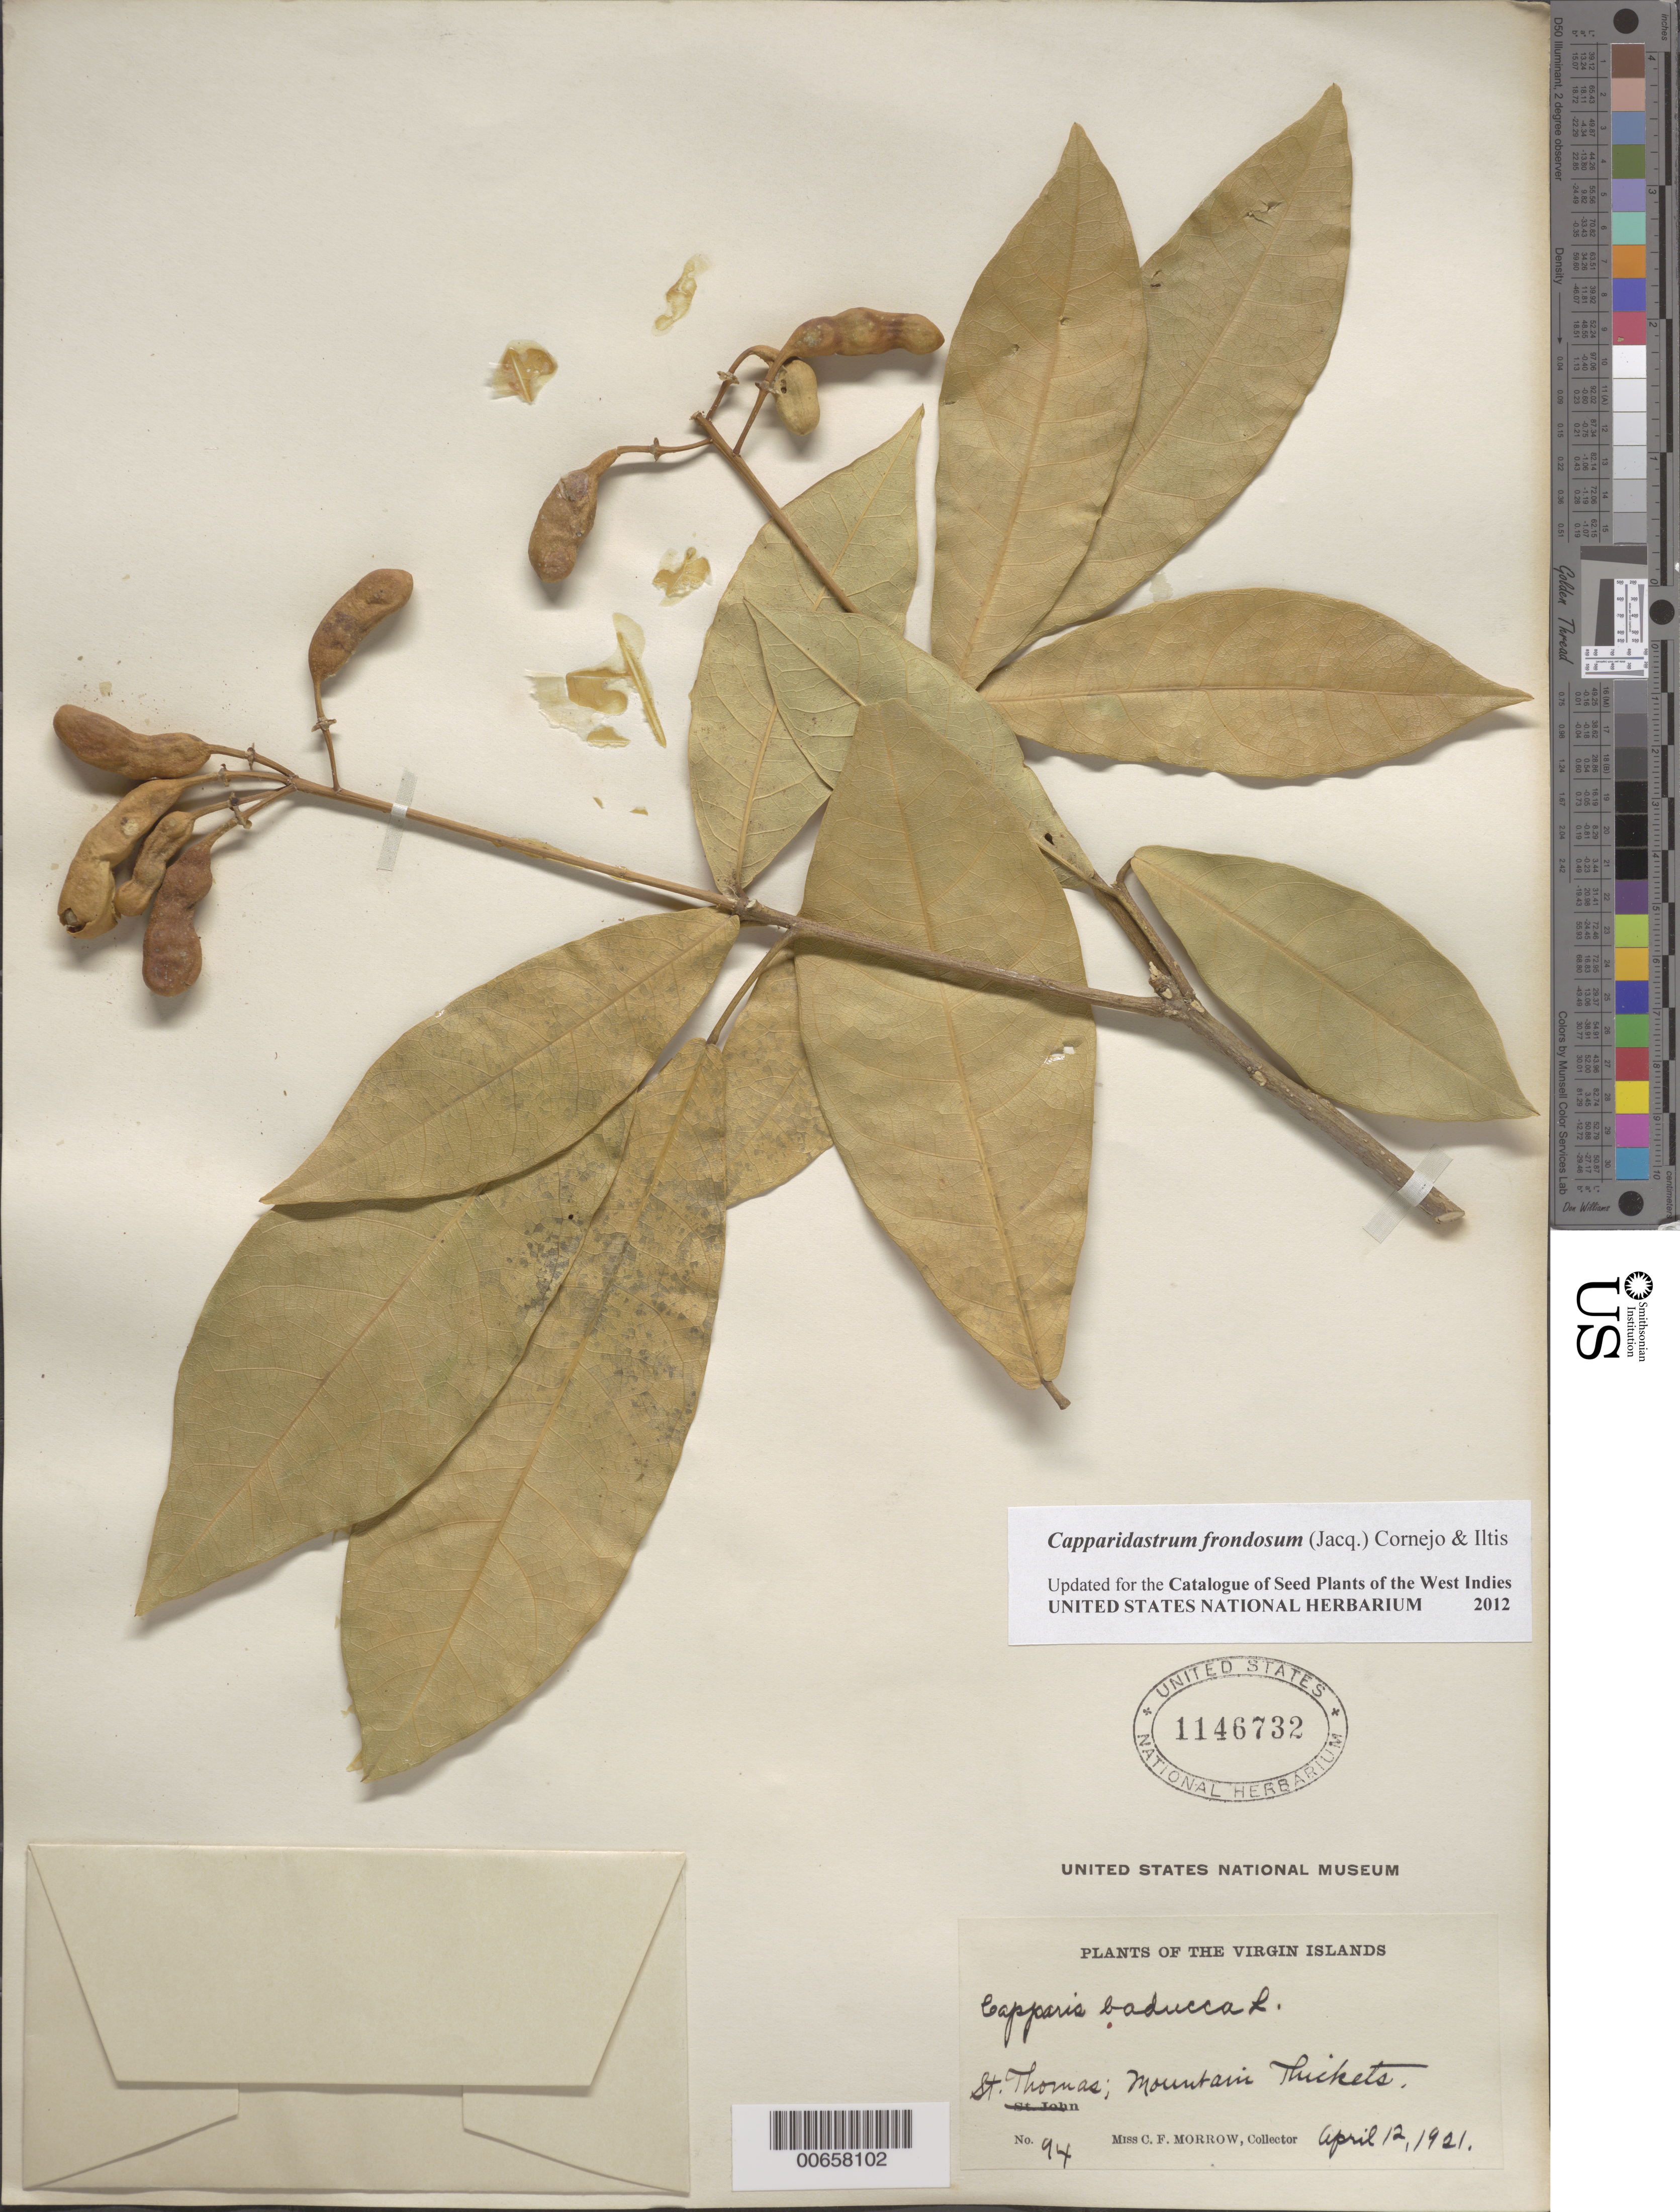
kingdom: Plantae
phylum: Tracheophyta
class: Magnoliopsida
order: Brassicales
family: Capparaceae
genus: Capparis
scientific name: Capparis baducca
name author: L.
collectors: C. Morrow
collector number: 94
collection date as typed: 12 Apr 1921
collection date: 1921-04-12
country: U.S. Virgin Islands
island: St. Thomas Island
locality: Mountain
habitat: Thickets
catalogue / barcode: US 1146732